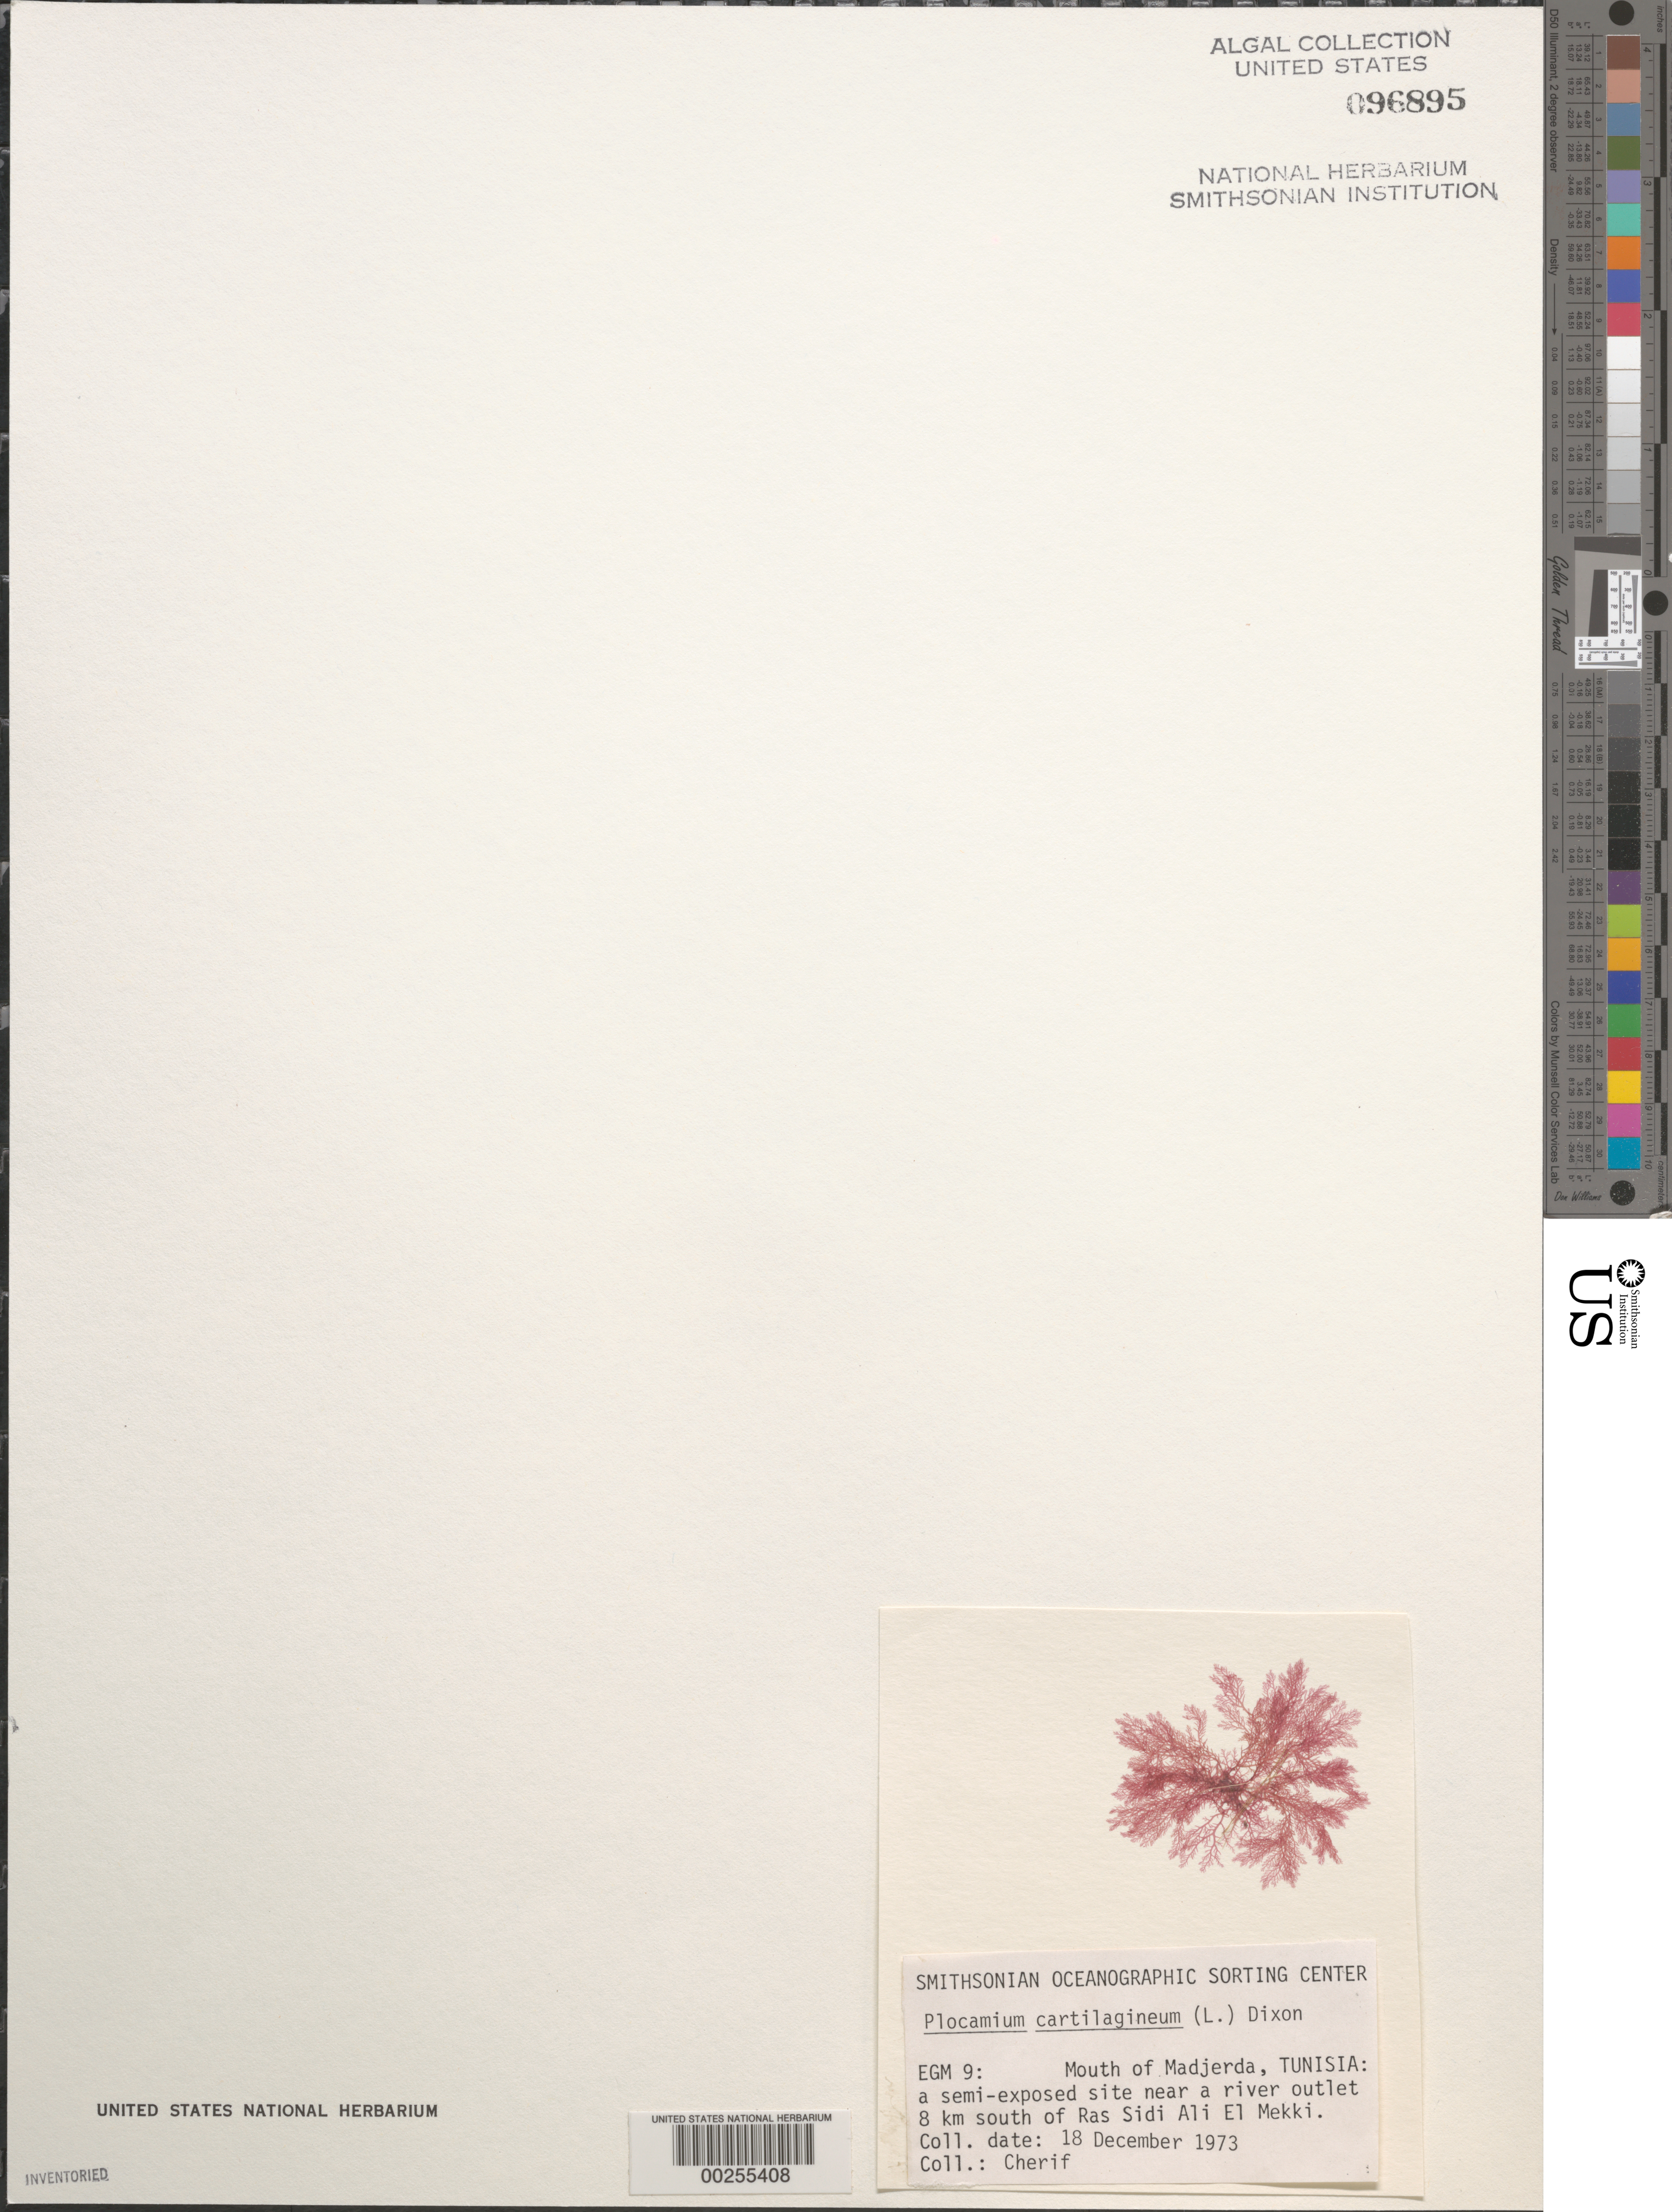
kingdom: Plantae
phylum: Rhodophyta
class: Florideophyceae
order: Plocamiales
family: Plocamiaceae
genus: Plocamium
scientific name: Plocamium cartilagineum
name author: (L.) P.S. Dixon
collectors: -. Cherif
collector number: EGM 9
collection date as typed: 18 Dec 1973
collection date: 1973-12-18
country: Tunisia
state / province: Tunis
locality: Madjerda mouth, 8 km south of Ras Sidi ali el Mekki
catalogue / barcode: US 96895